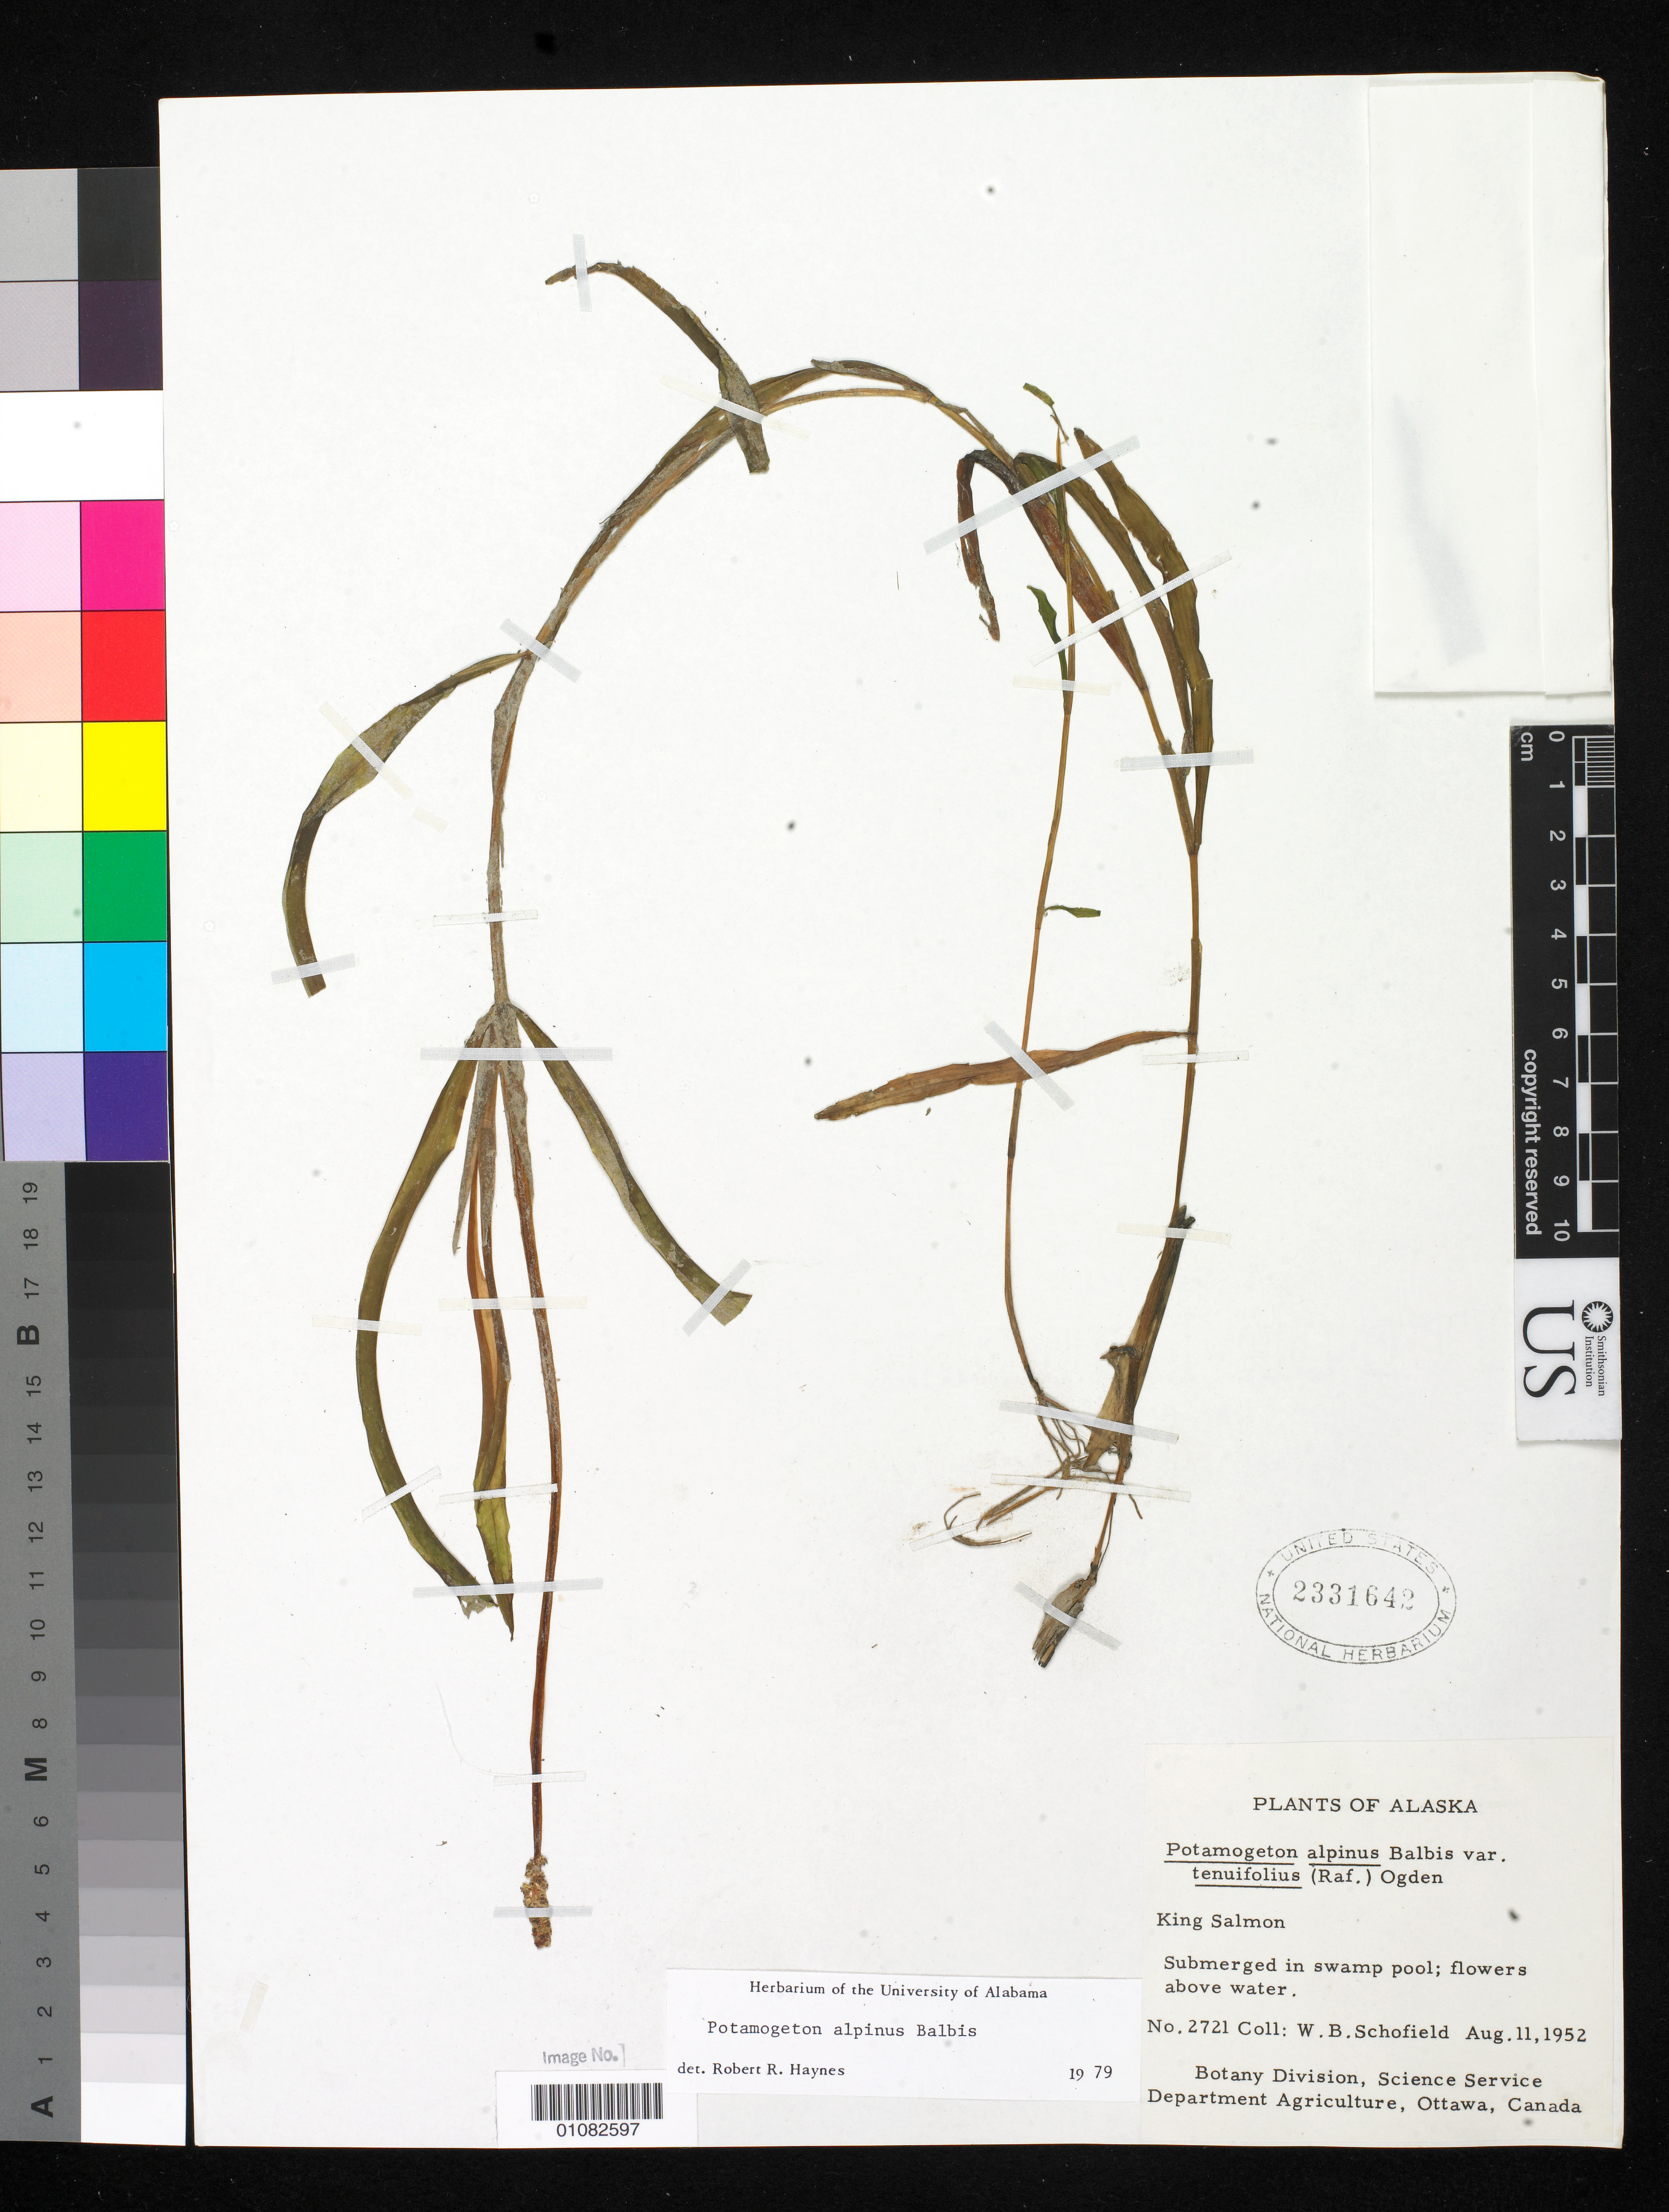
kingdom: Plantae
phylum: Tracheophyta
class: Liliopsida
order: Alismatales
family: Potamogetonaceae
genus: Potamogeton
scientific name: Potamogeton alpinus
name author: Balb.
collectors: W. Schofield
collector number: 2721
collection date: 1952-08-11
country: United States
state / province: Alaska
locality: King Salmon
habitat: Submerged in swamp pool; flowers above water.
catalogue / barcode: US 2331642